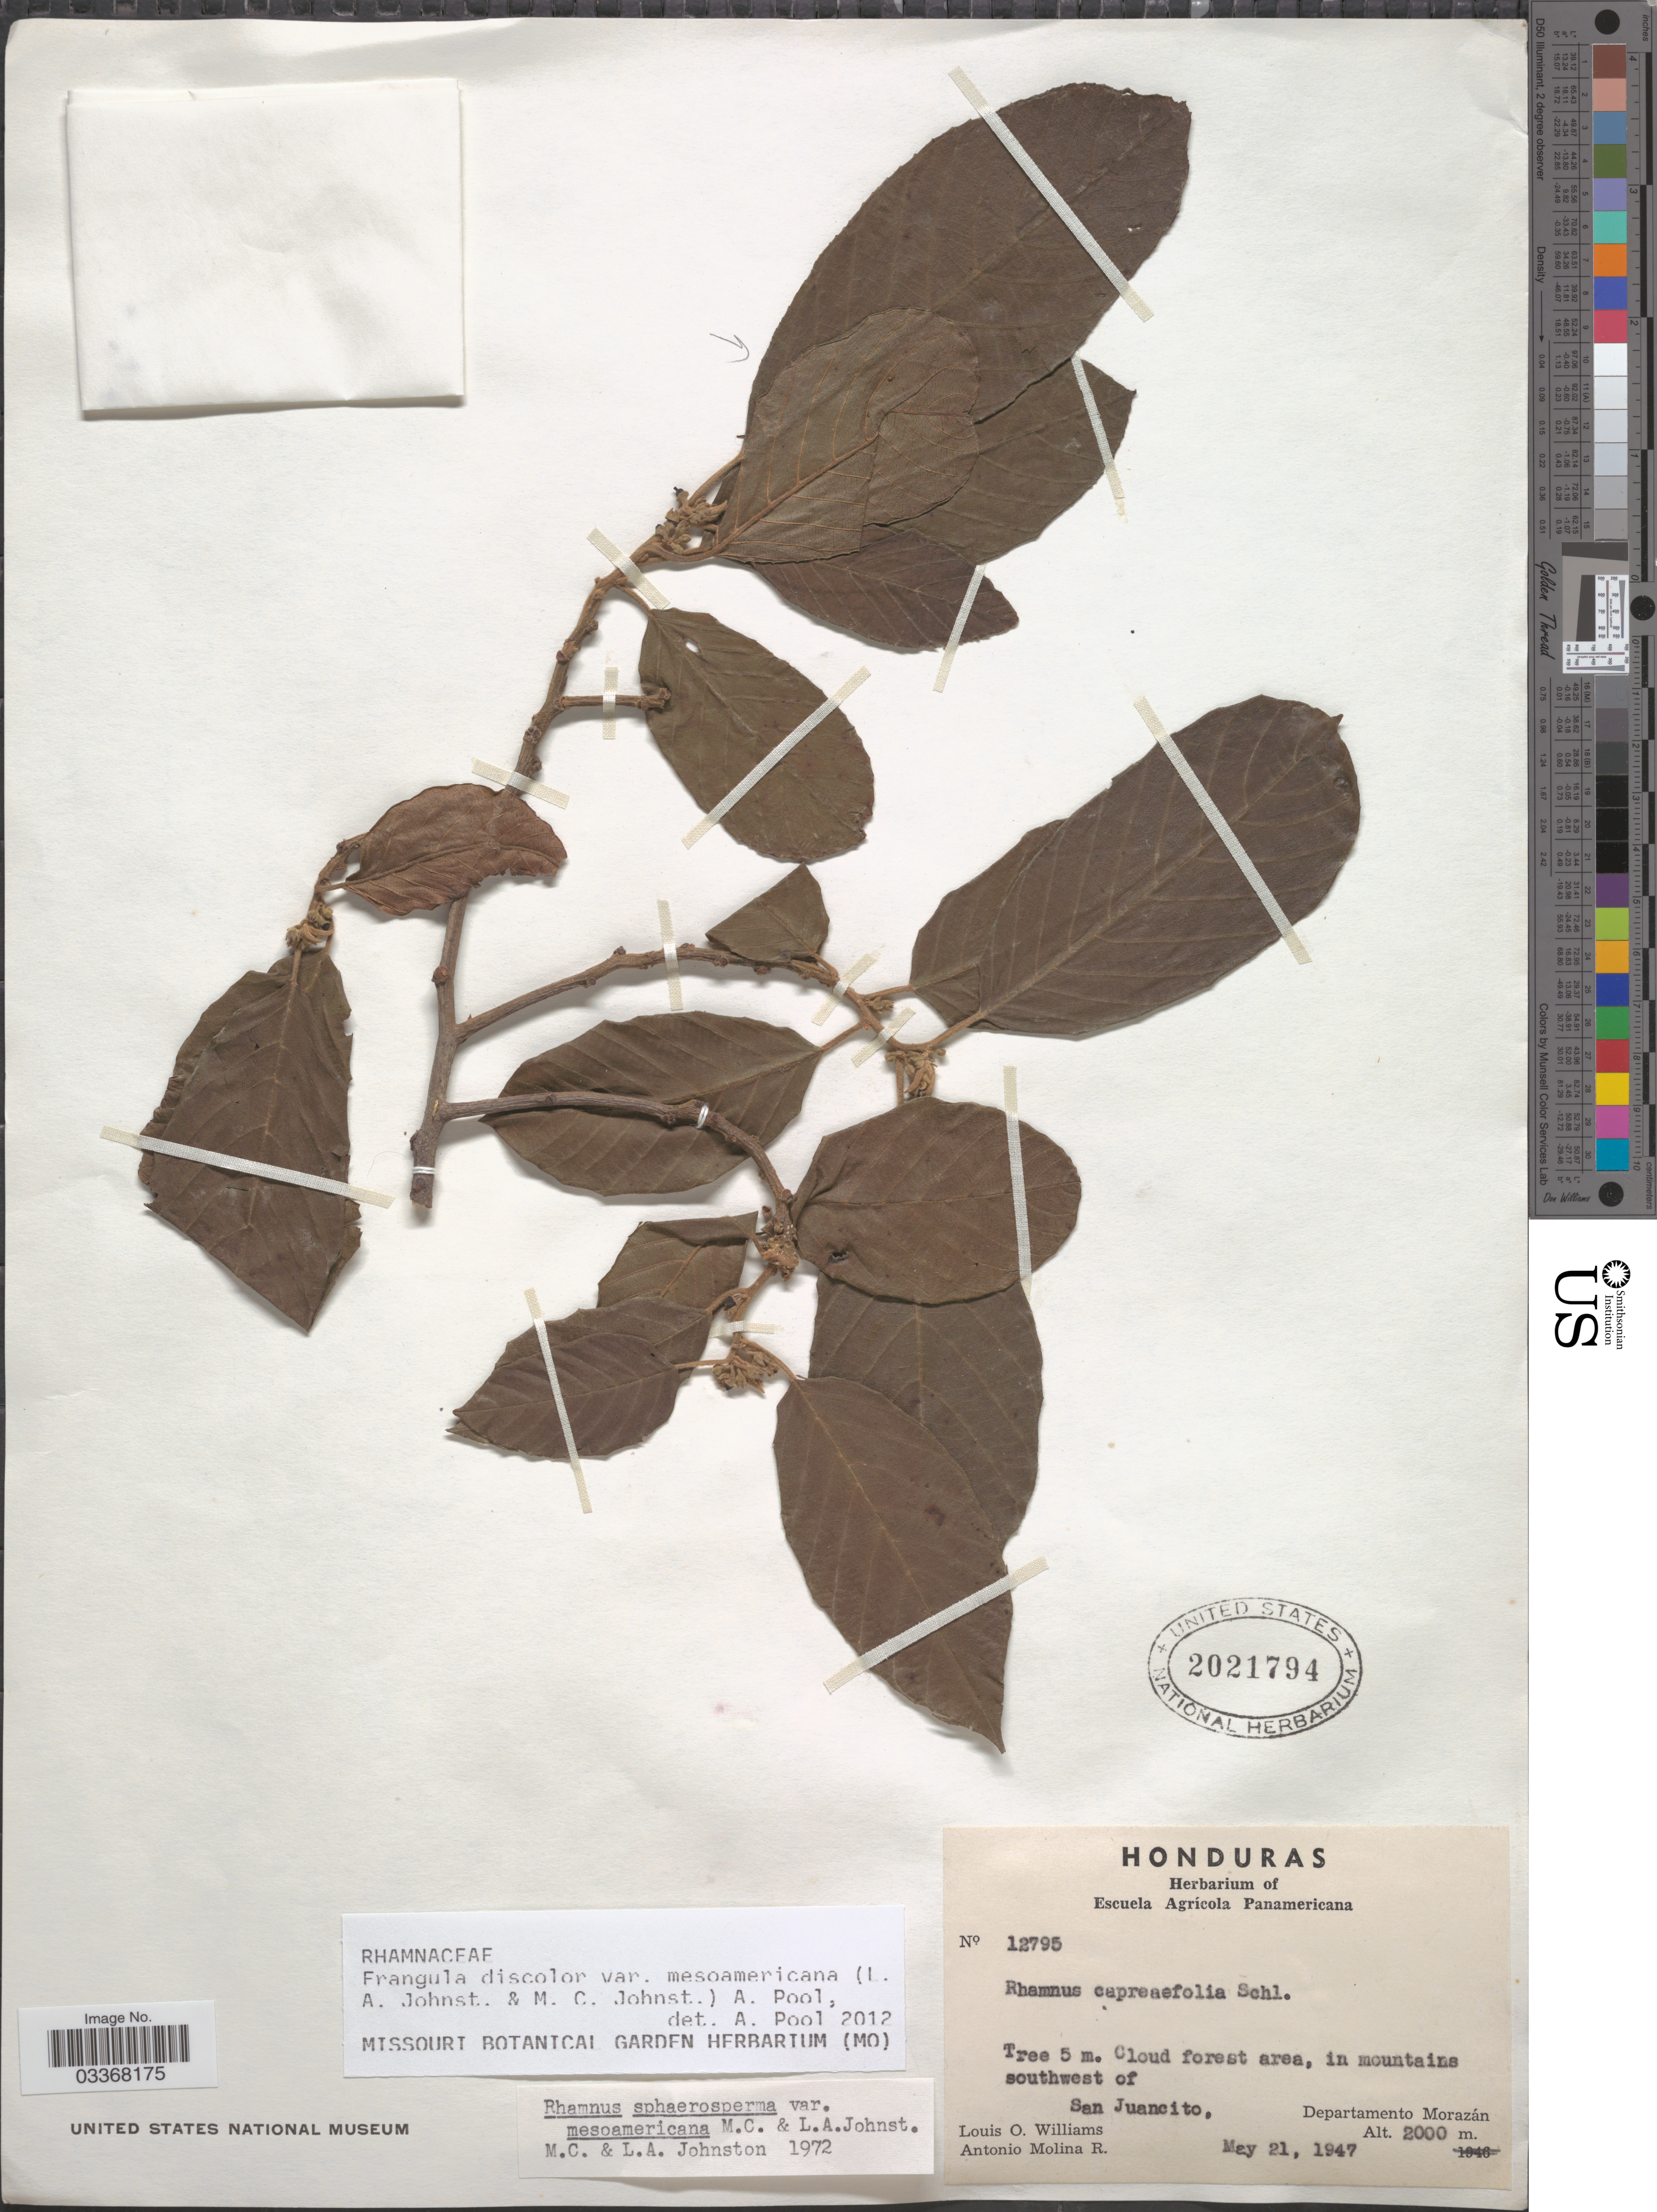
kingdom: Plantae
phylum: Tracheophyta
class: Magnoliopsida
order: Rosales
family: Rhamnaceae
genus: Frangula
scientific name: Frangula discolor var. mesoamericana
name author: (L.A. Johnst. & M.C. Johnst.) A. Pool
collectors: L. O. Williams & A. Molina R.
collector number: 12795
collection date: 1947-05-21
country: Honduras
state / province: Fco. Morazán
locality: In mountains southwest of San Juancito, Departamento Morazán.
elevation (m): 2000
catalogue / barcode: US 2021794